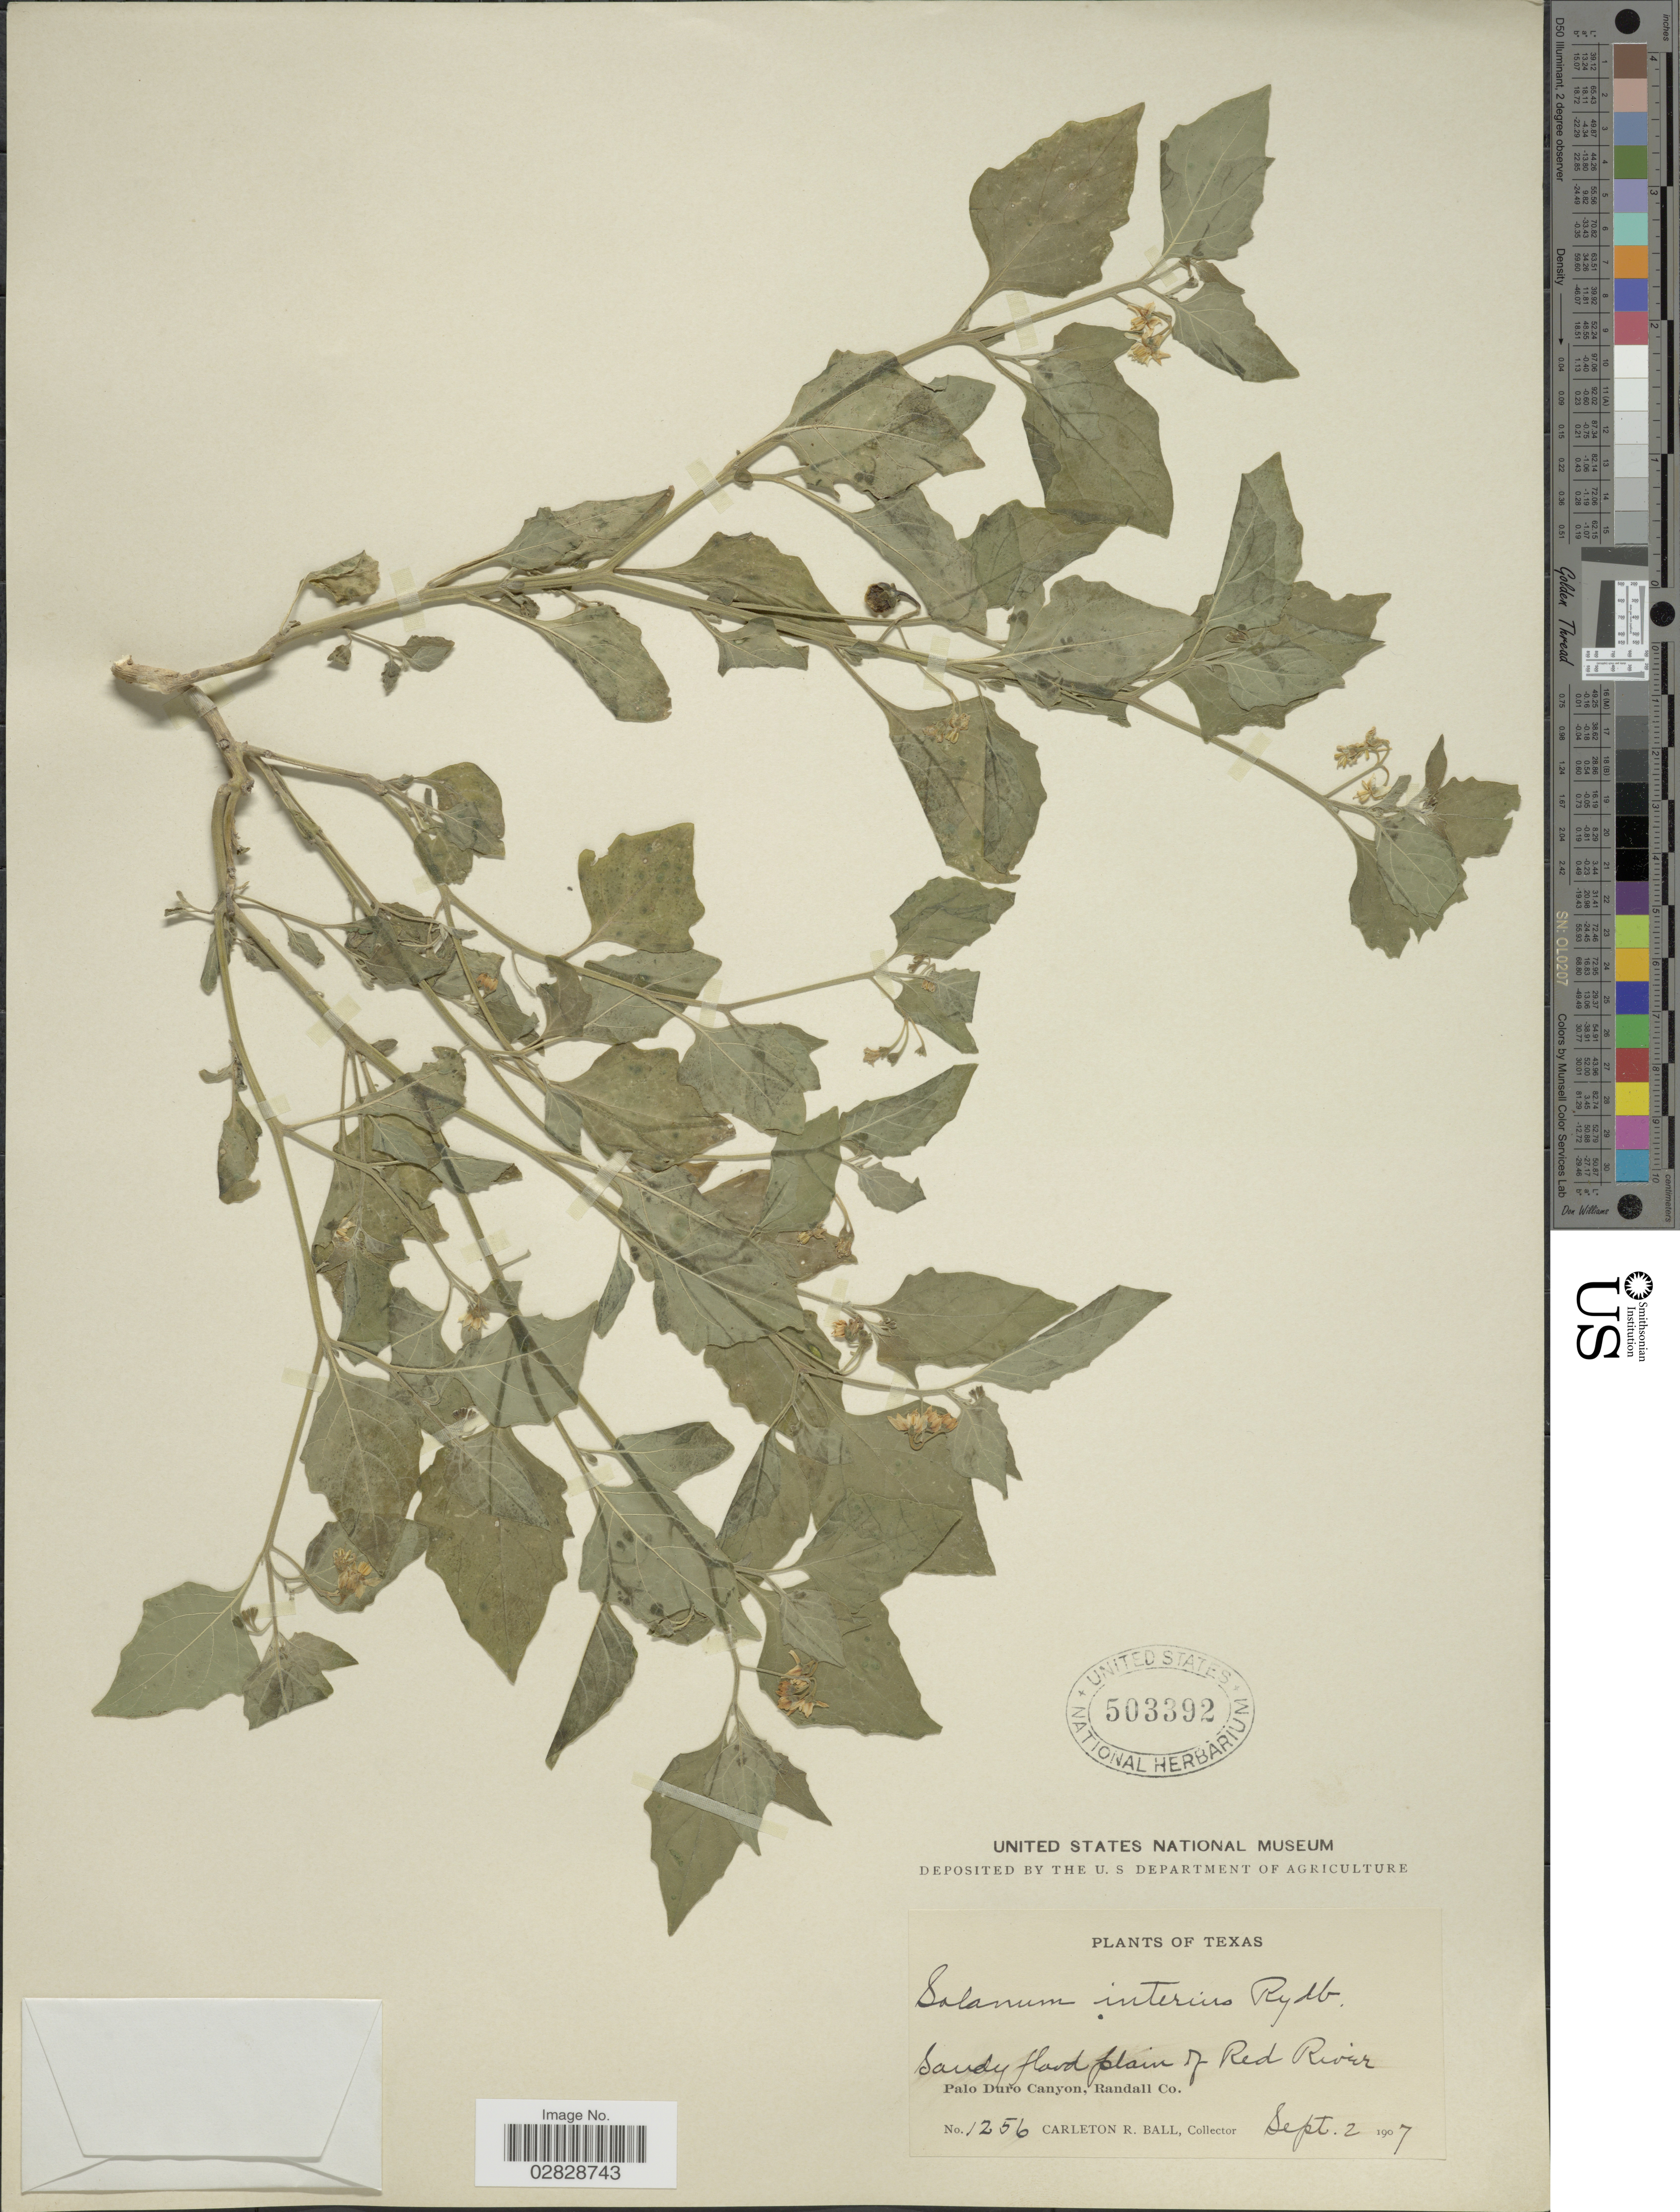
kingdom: Plantae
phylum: Tracheophyta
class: Magnoliopsida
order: Solanales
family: Solanaceae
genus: Solanum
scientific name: Solanum interius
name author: Rydb.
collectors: C. R. Ball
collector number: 1256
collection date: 1907-09-02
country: United States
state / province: Texas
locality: Sandy flood plain of Red River. Palo Duro Canyon, Randall Co.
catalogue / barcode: US 503392